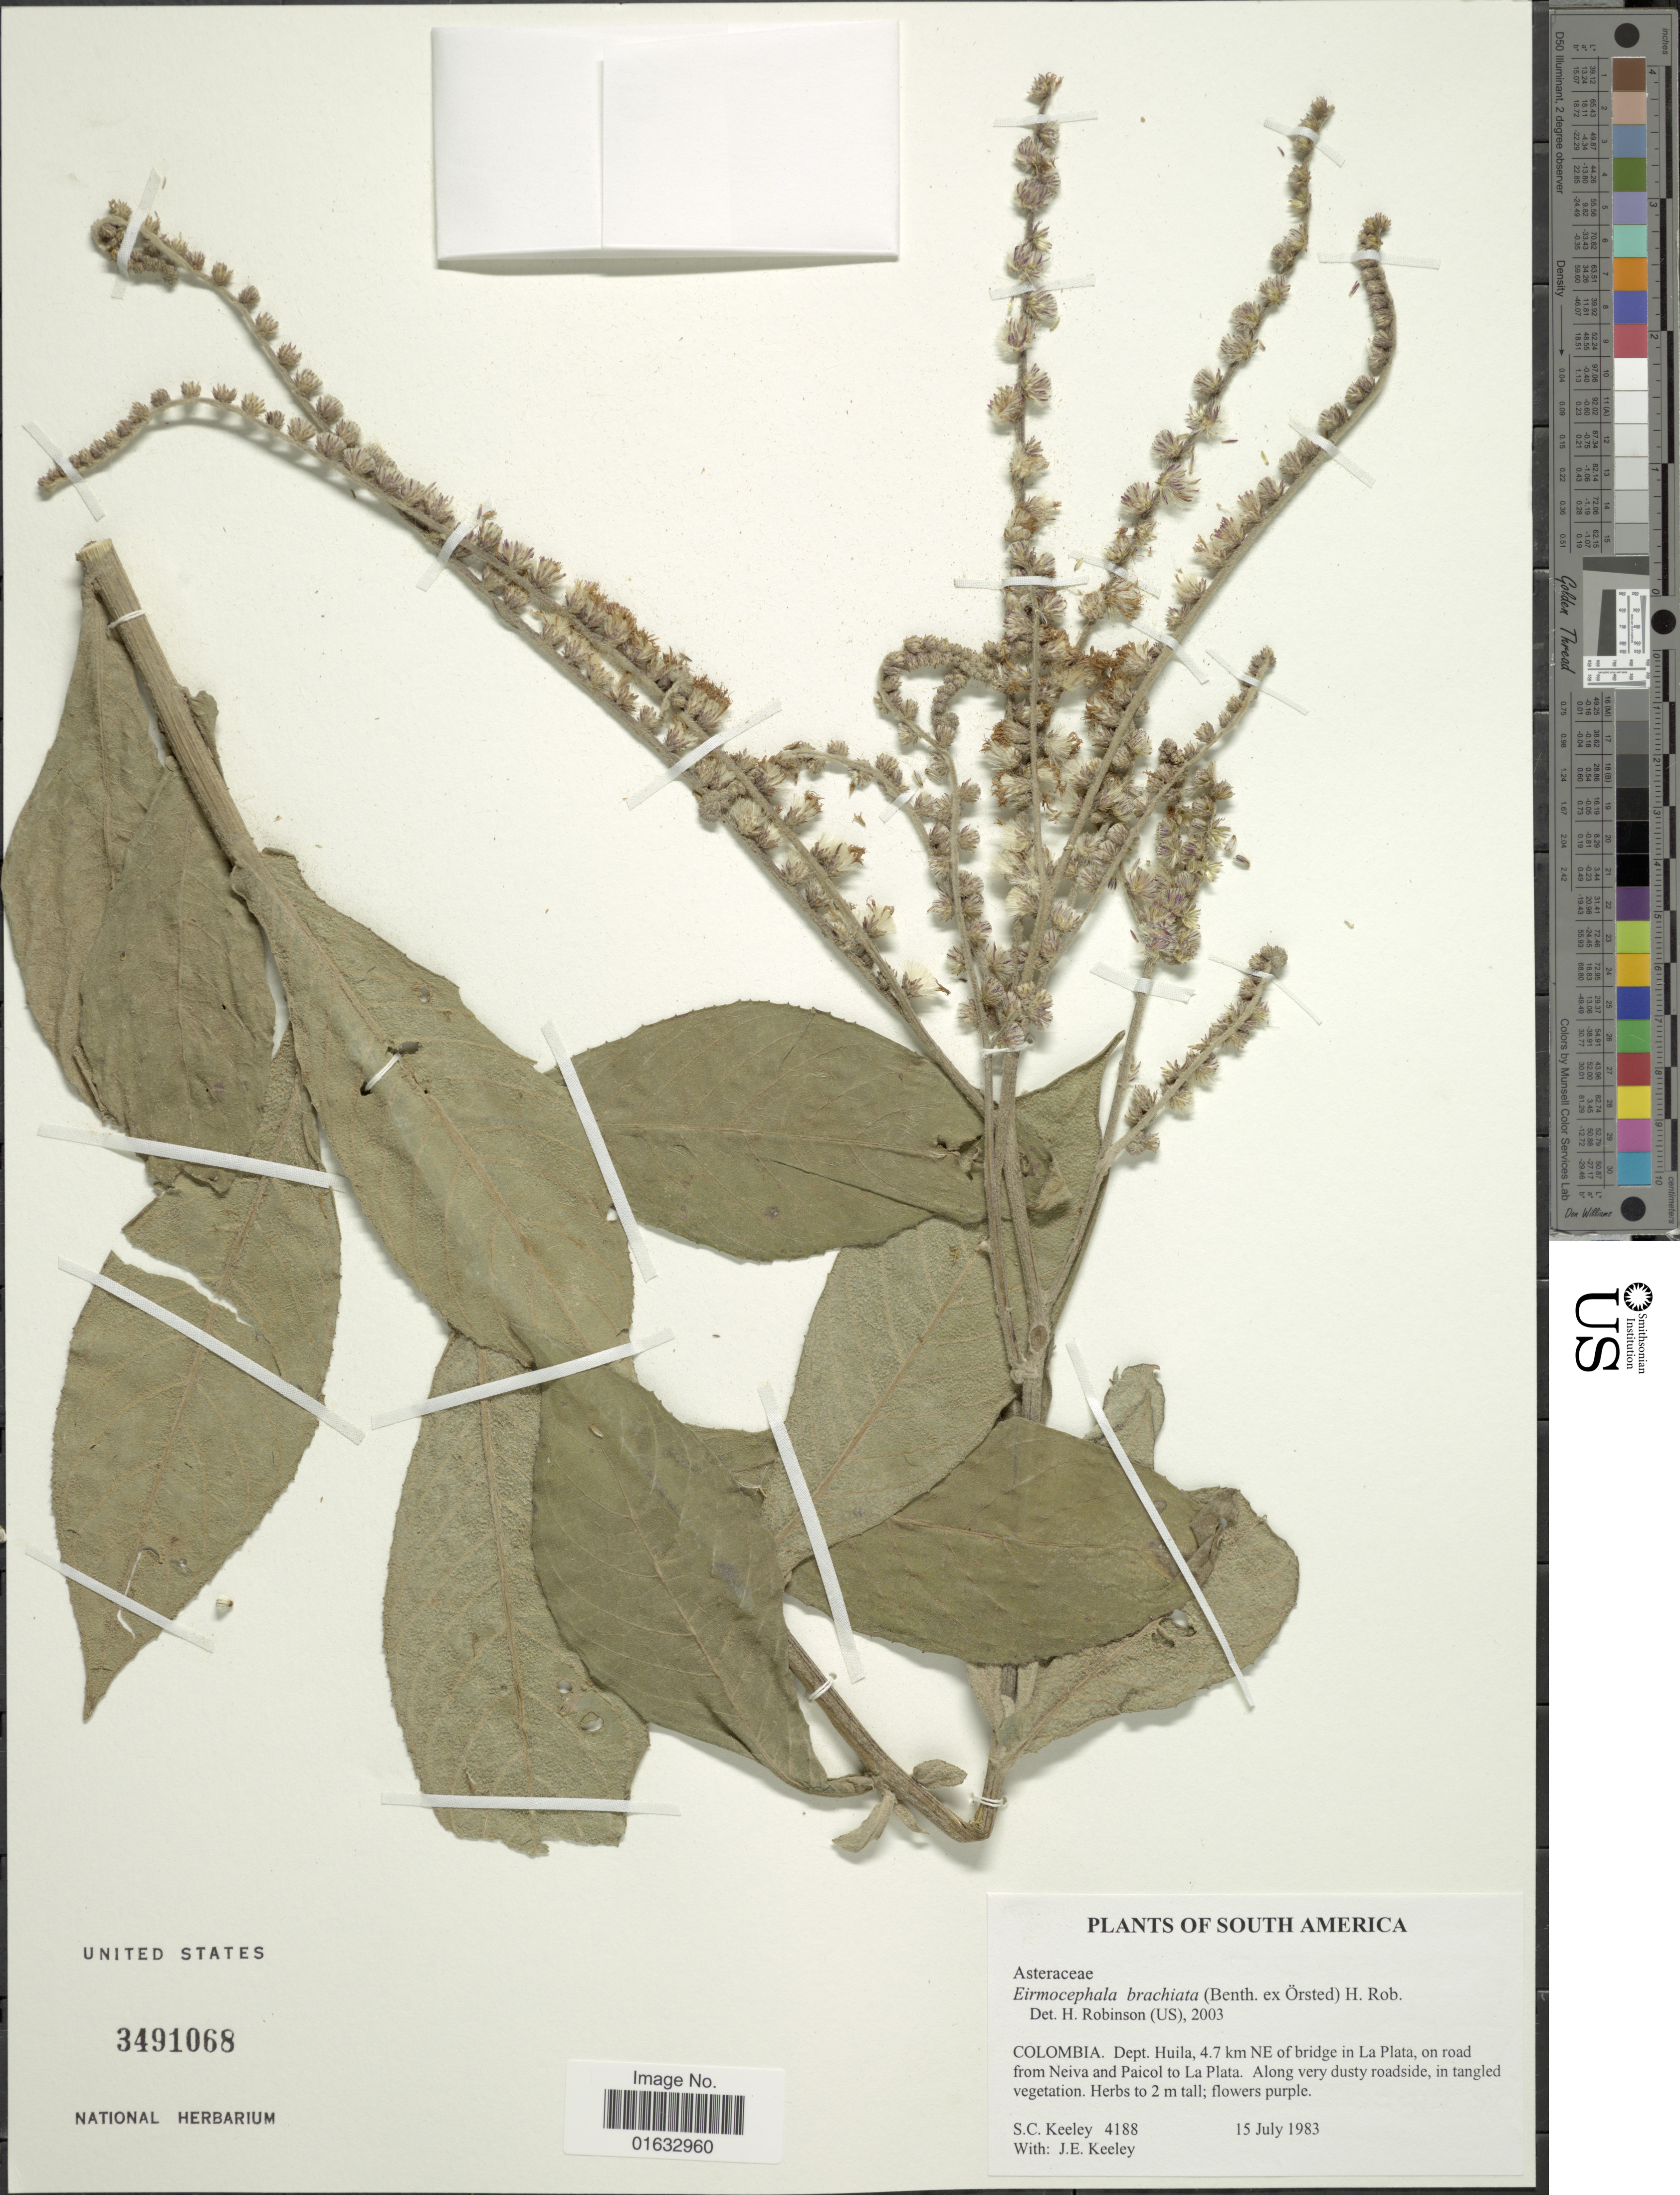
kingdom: Plantae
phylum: Tracheophyta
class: Magnoliopsida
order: Asterales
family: Asteraceae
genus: Eirmocephala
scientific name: Eirmocephala brachiata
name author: (Benth.) H. Rob.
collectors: S. C. Keeley & J. E. Keeley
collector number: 4188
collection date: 1983-07-15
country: Colombia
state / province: Huila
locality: South America, Colombia. Dept. Huila, 4.7 km NE of bridge in La Plata, on road from Neiva and Paicol to La Plata.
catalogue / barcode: US 3491068